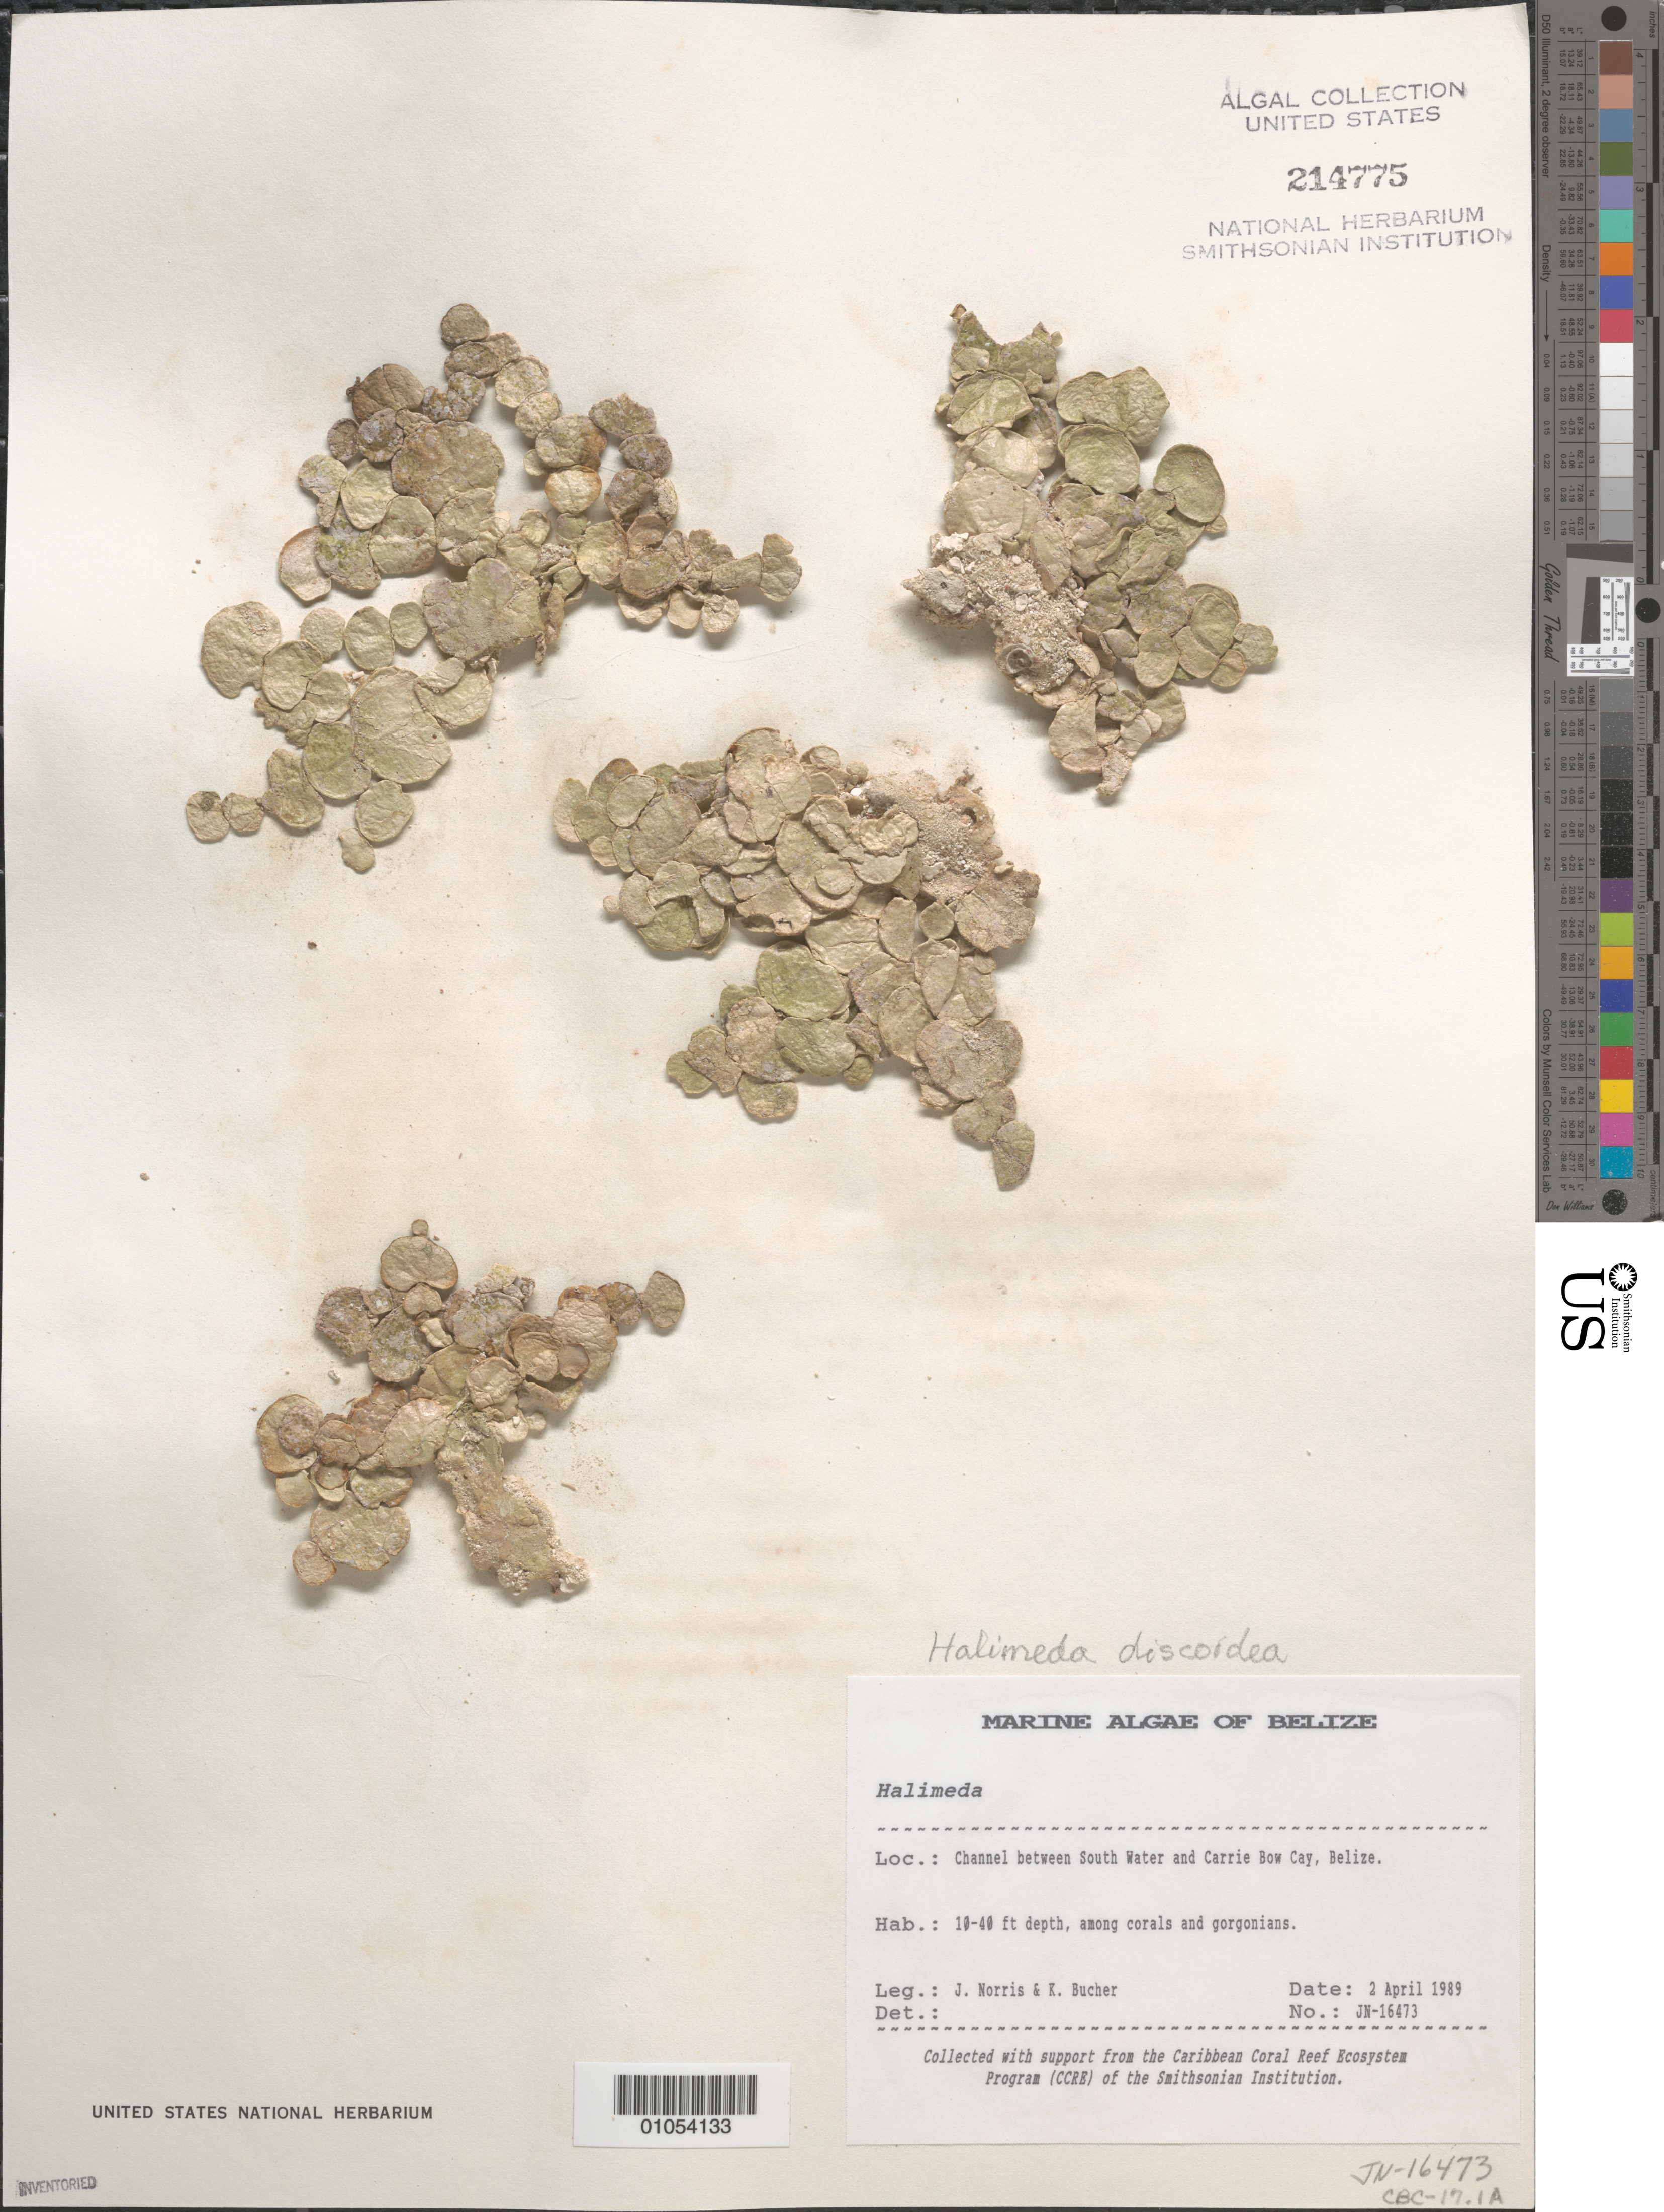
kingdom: Plantae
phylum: Chlorophyta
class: Ulvophyceae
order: Bryopsidales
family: Halimedaceae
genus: Halimeda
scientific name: Halimeda discoidea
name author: Decne.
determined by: Norris, James N.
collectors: J. N. Norris & K. E. Bucher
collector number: JN-16473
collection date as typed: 26 Apr 1981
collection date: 1981-04-26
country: Belize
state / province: Stann Creek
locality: Channel between South Water Cay and Carrie Bow Cay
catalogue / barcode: US 214775